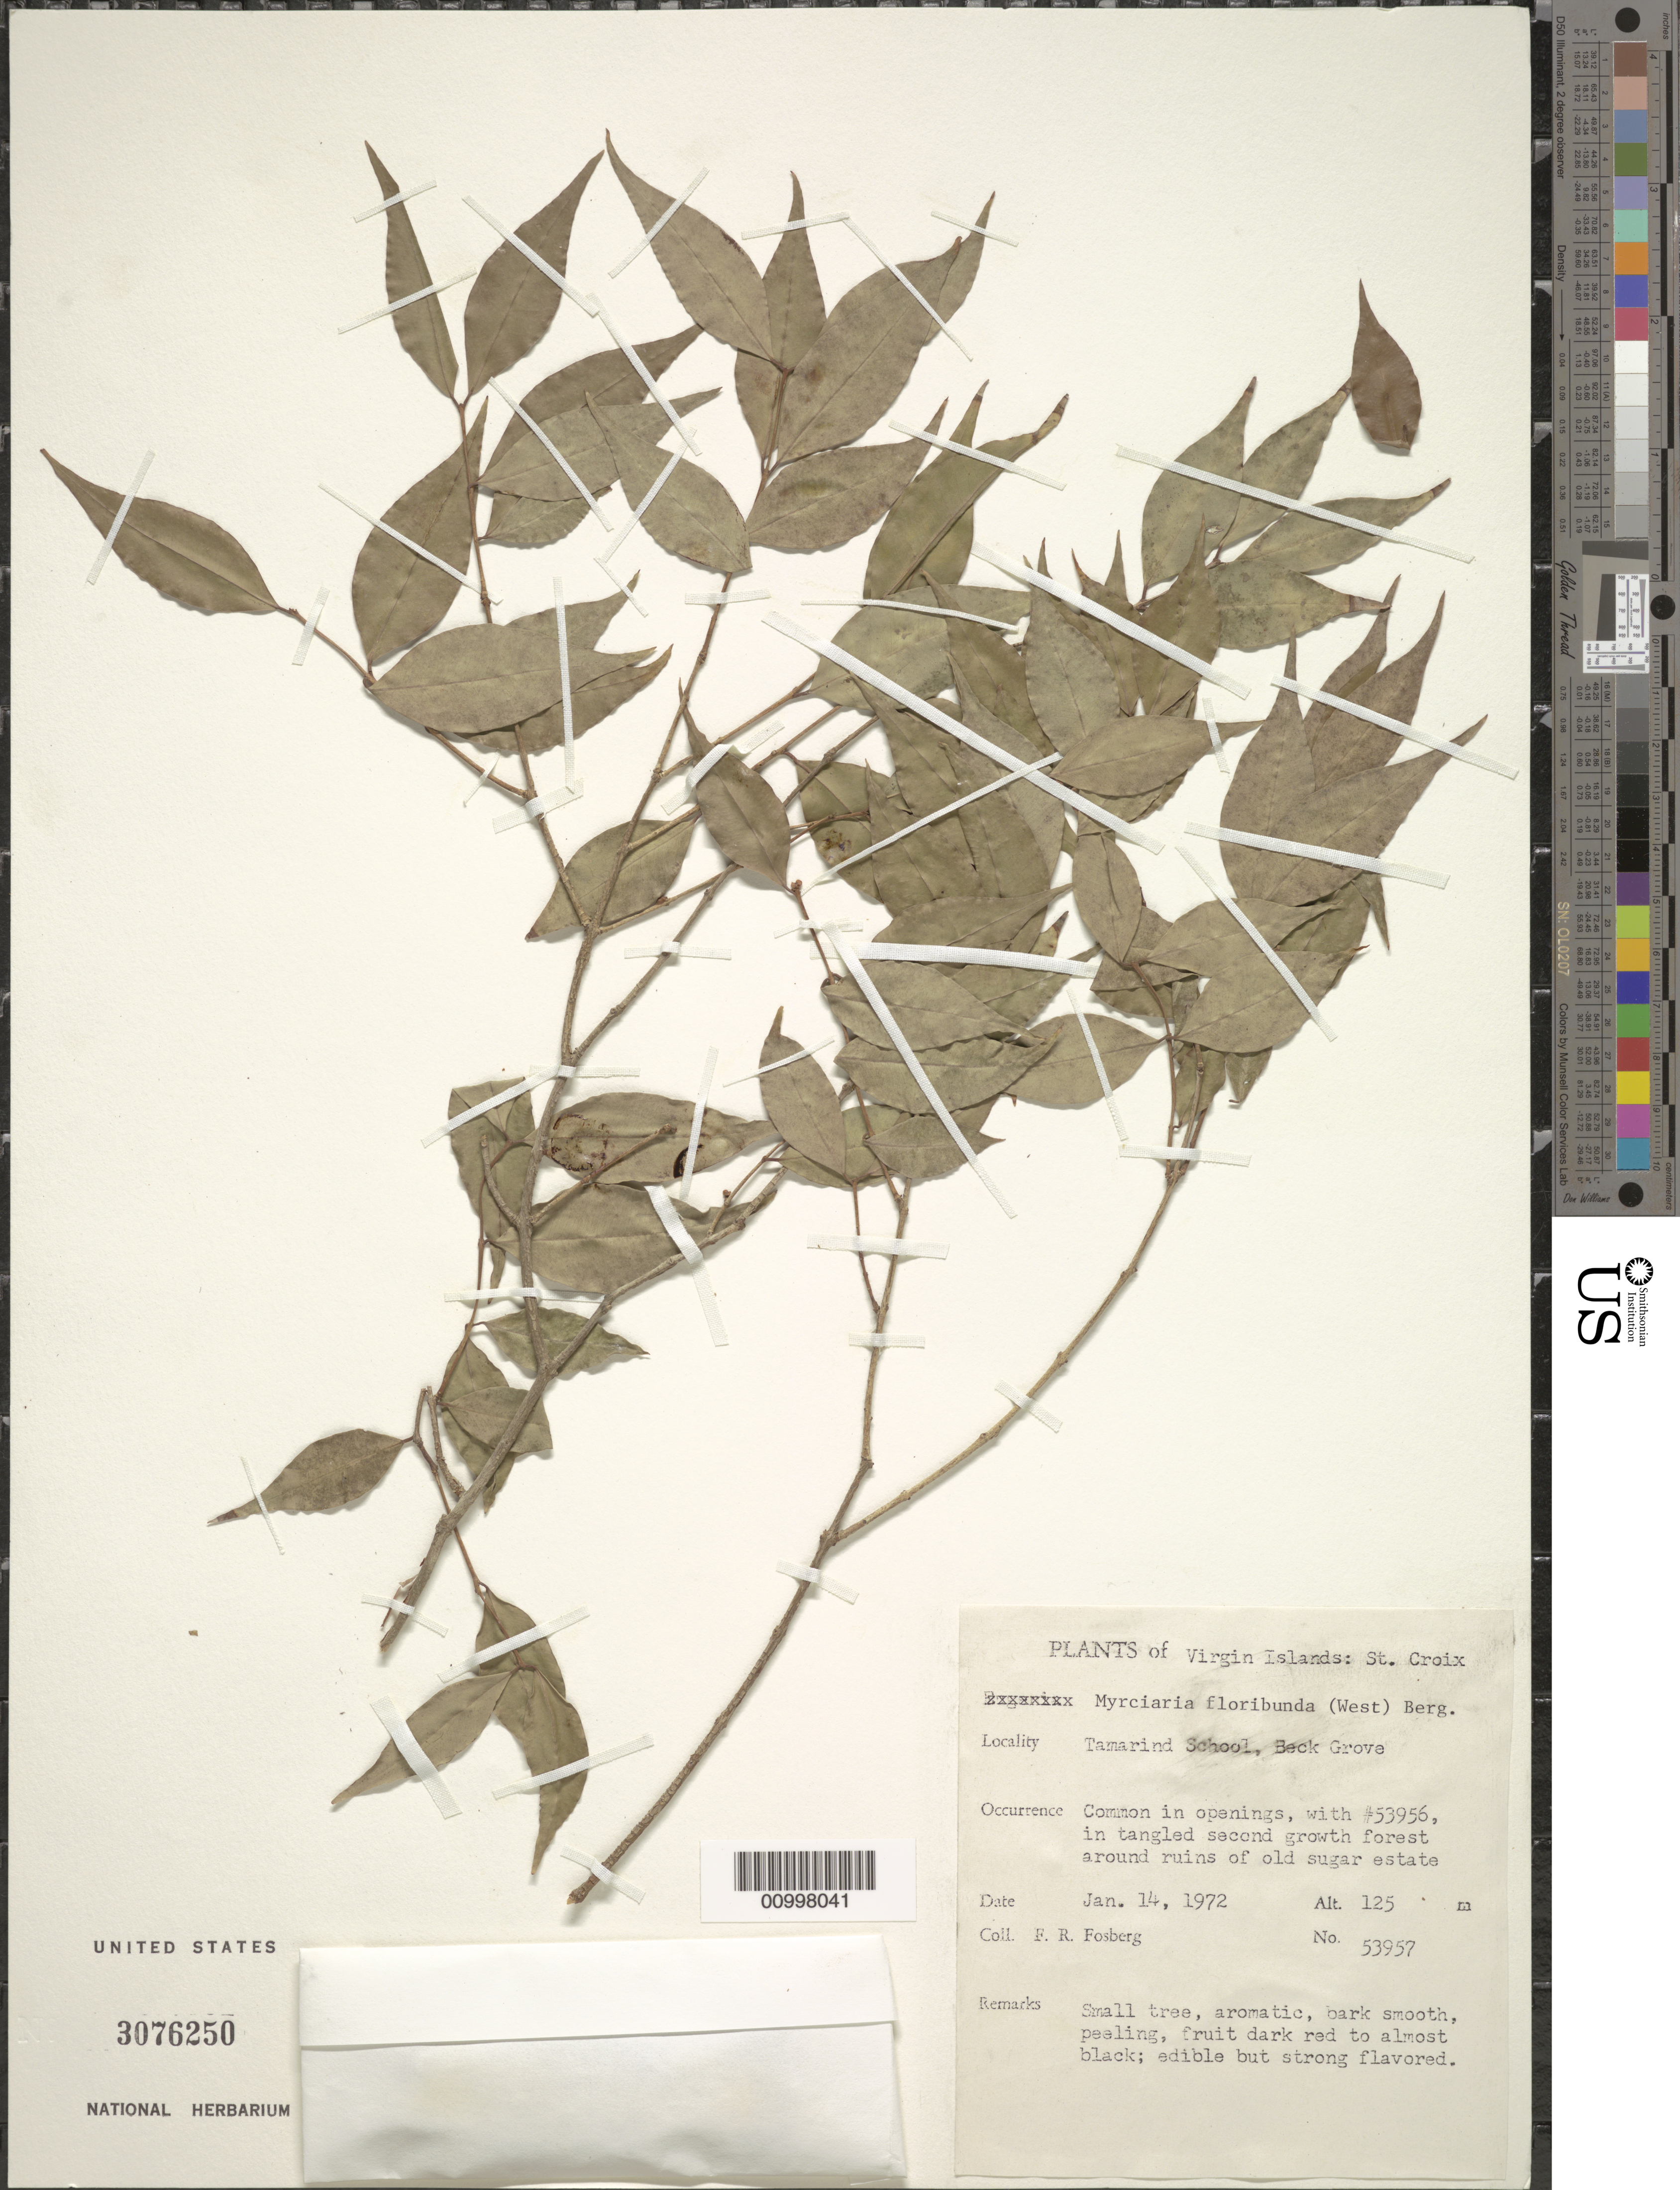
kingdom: Plantae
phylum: Tracheophyta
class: Magnoliopsida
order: Myrtales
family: Myrtaceae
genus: Myrciaria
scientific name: Myrciaria floribunda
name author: (H. West ex Willd.) O. Berg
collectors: F. R. Fosberg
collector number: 53957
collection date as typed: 14 Jan 1972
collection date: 1972-01-14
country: U.S. Virgin Islands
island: St. Croix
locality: Tamarind School, Beck Grove. Around ruins of old sugar estate.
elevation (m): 125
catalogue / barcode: US 3076250